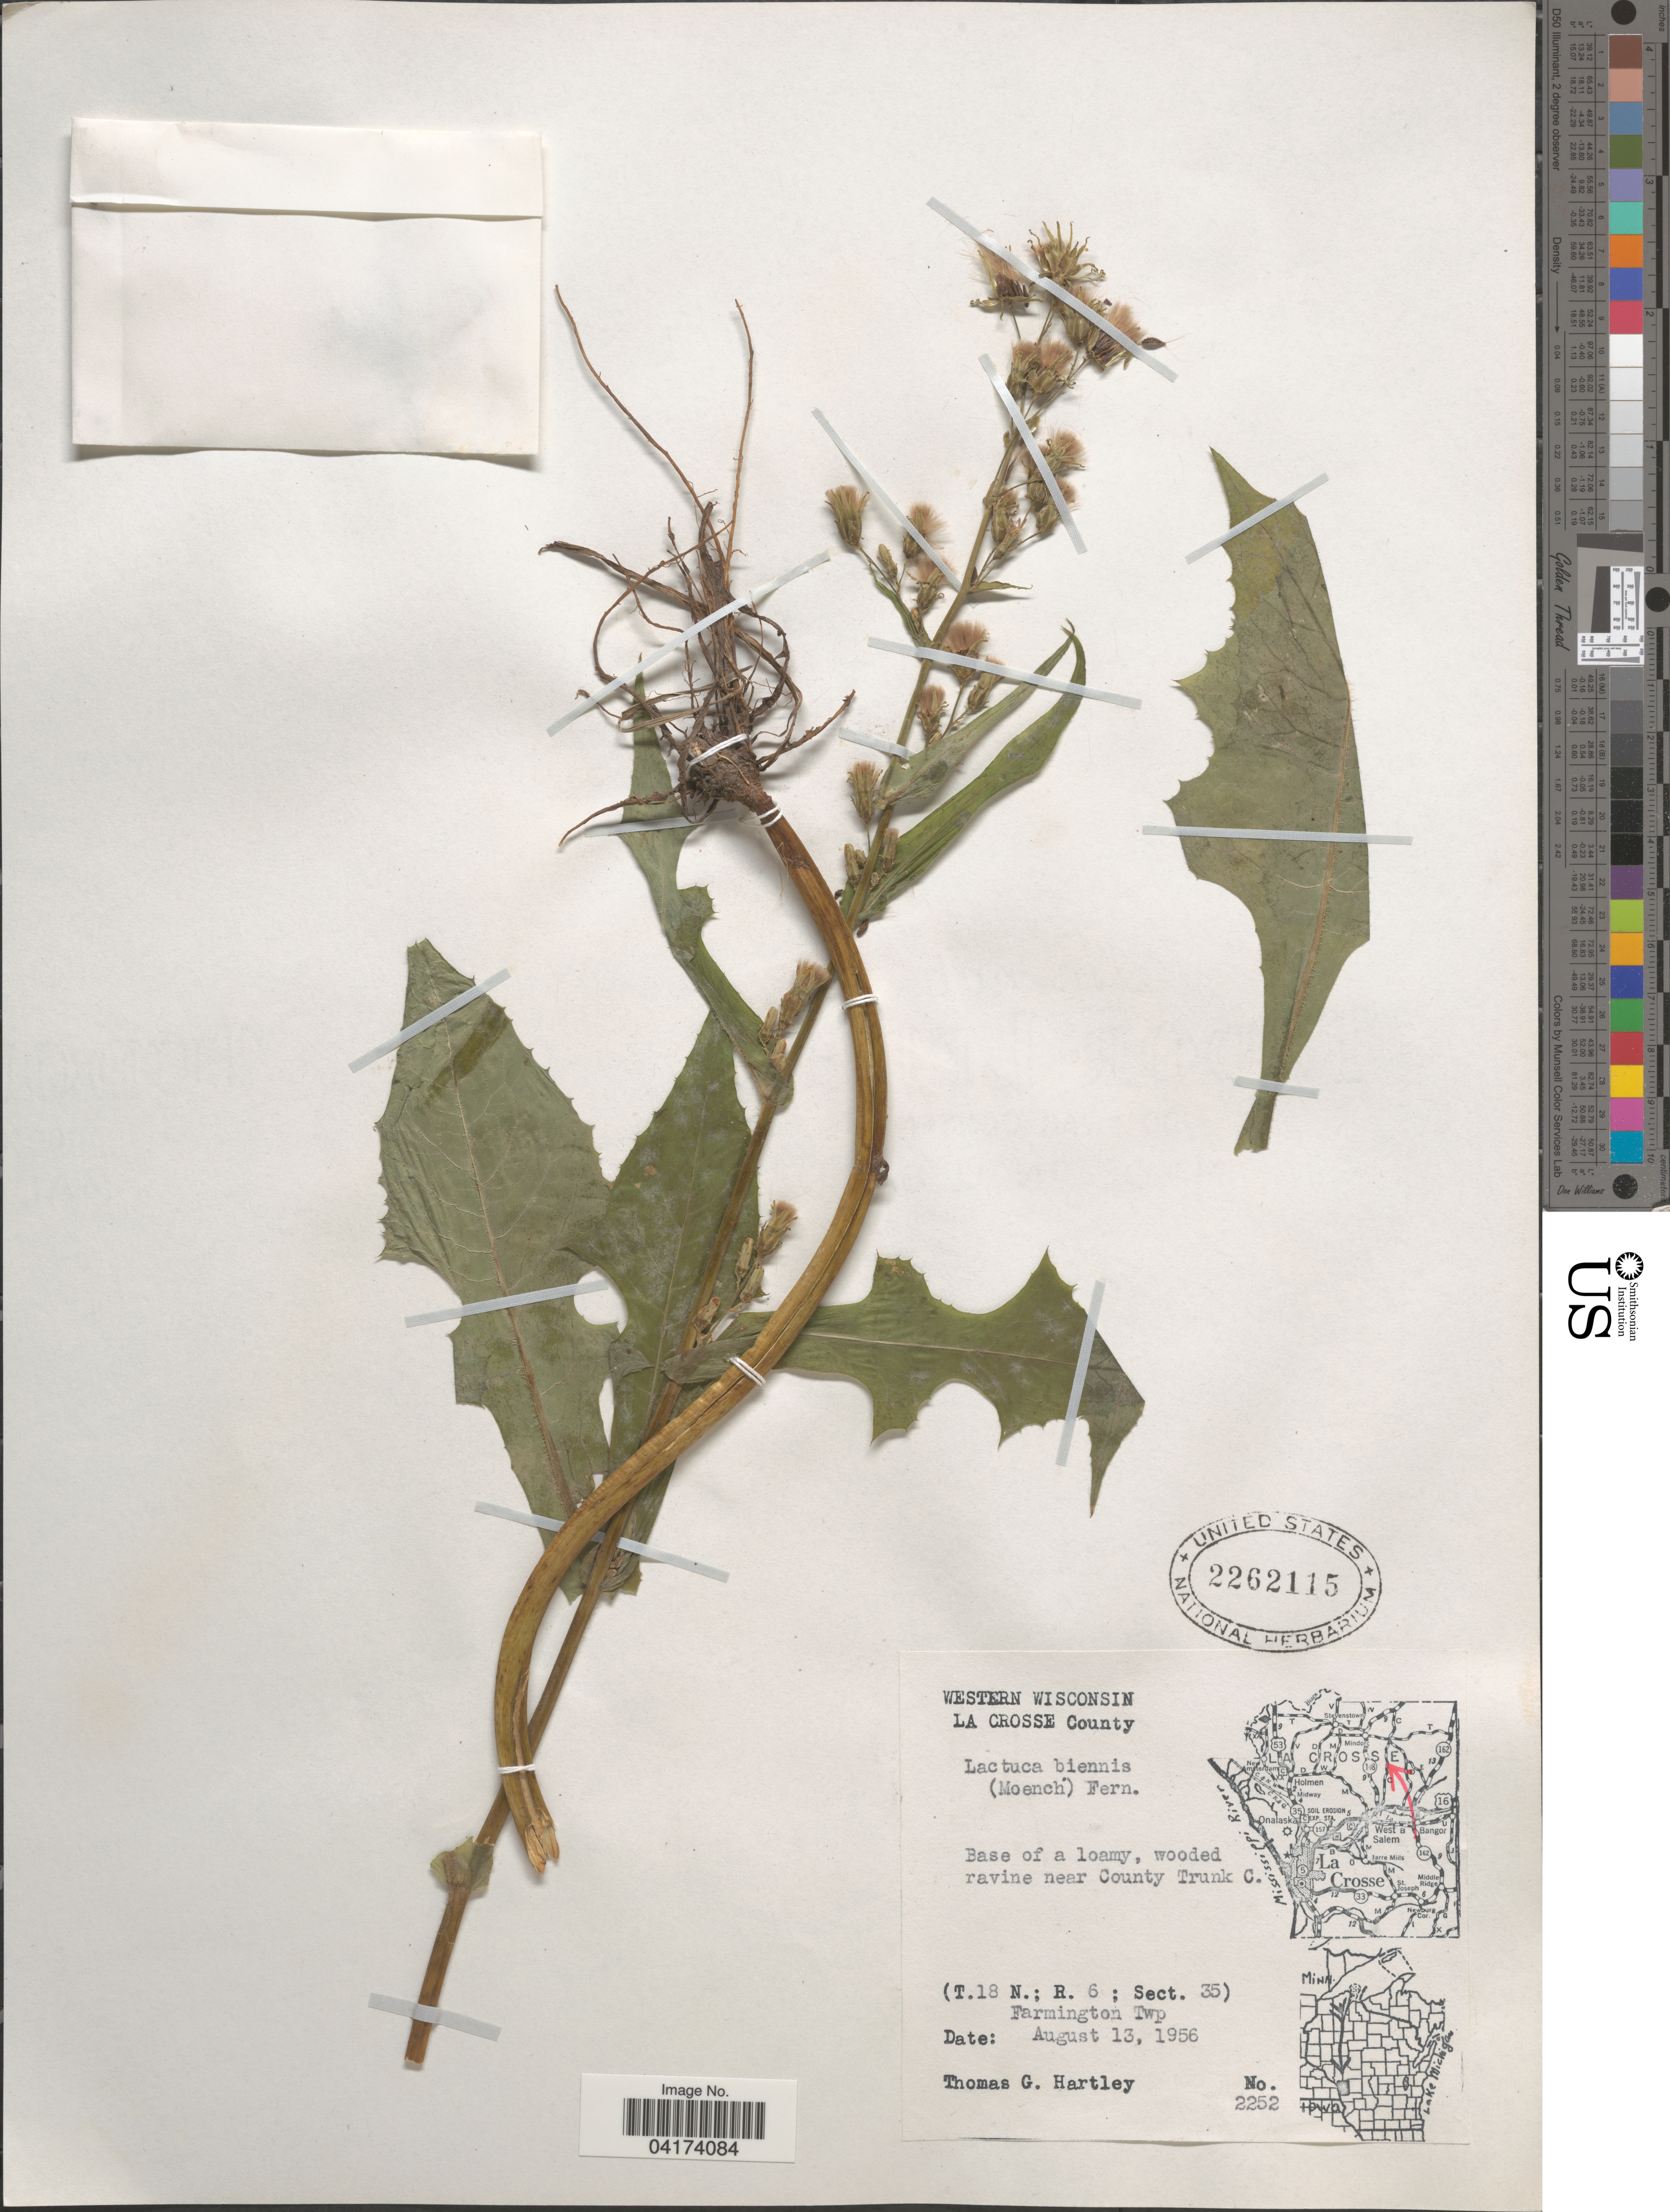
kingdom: Plantae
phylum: Tracheophyta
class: Magnoliopsida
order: Asterales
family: Asteraceae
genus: Lactuca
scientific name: Lactuca biennis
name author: (Moench) Fernald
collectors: T. G. Hartley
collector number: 2252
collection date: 1956-08-13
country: United States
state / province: Wisconsin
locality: Western Wisconsin. La Crosse County. Base of a loamy, wooded ravine near County Trunk C. (T.18 N.; R. 6; Sect. 35). Farmington Twp.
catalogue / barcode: US 2262115